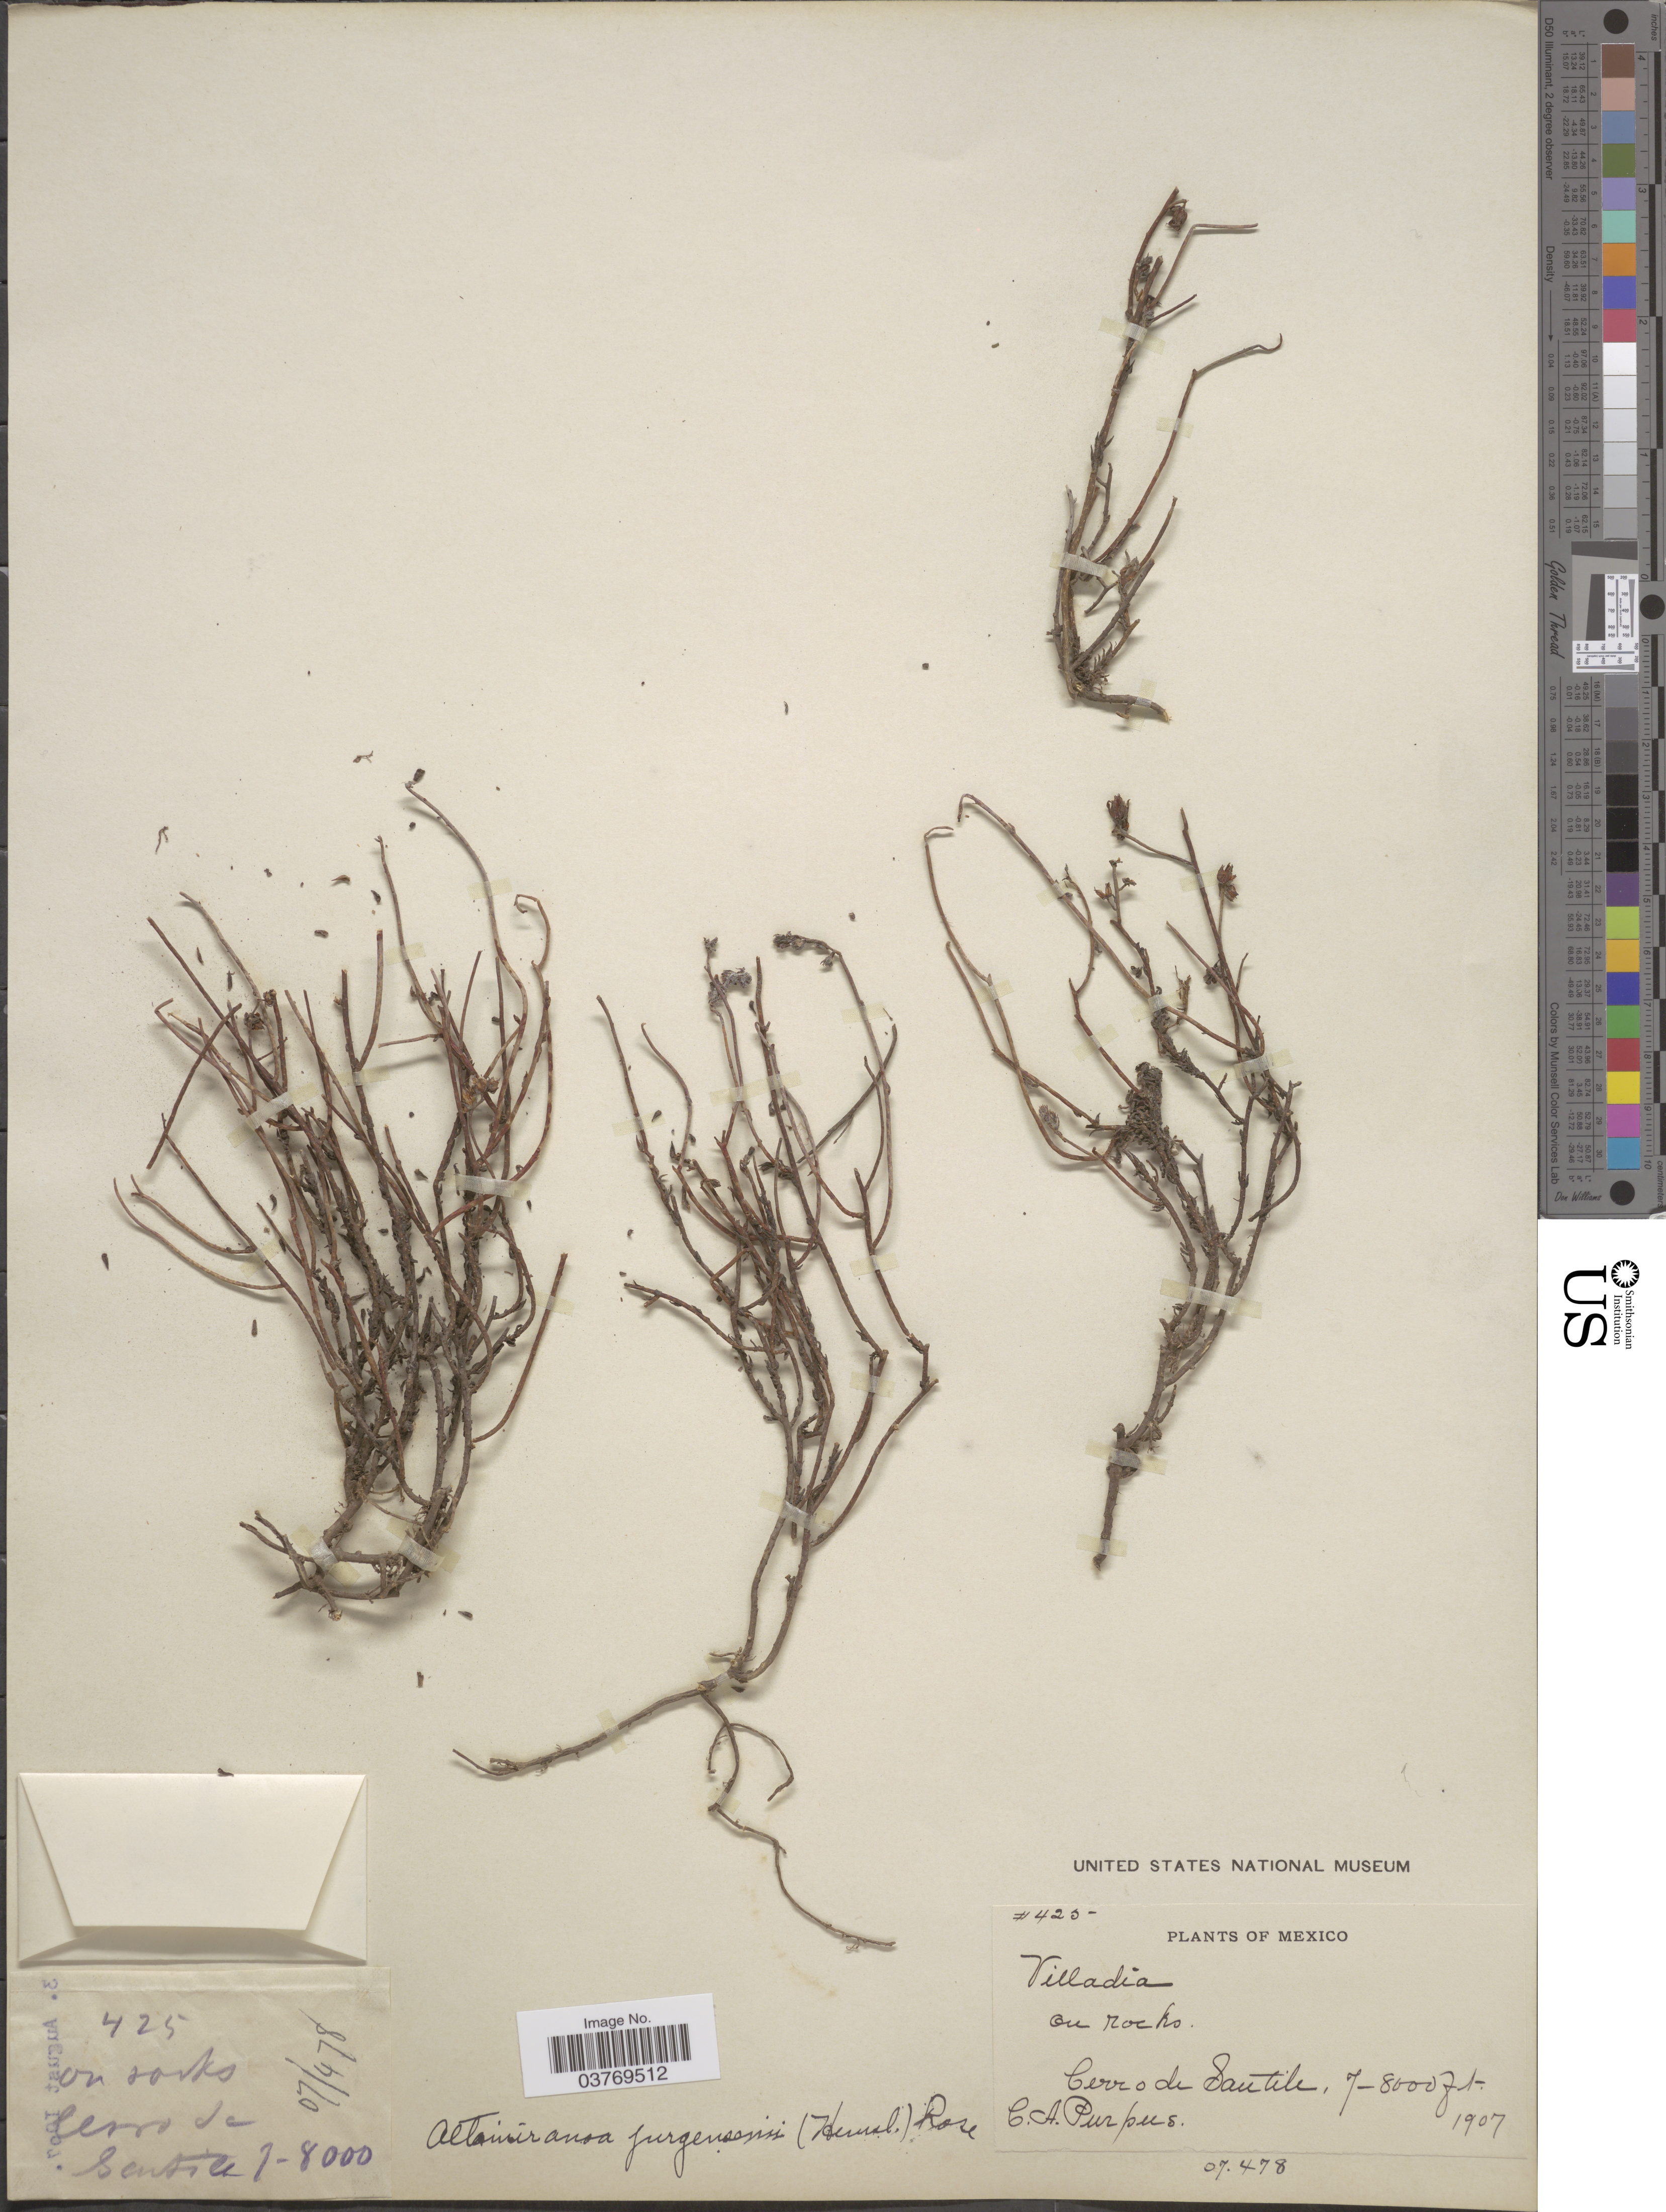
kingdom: Plantae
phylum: Tracheophyta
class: Magnoliopsida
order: Saxifragales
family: Crassulaceae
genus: Sedum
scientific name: Sedum jurgensenii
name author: (Hemsl.) Moran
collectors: C. A. Purpus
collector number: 425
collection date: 1907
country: Mexico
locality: Cerro de Santile.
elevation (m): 2134